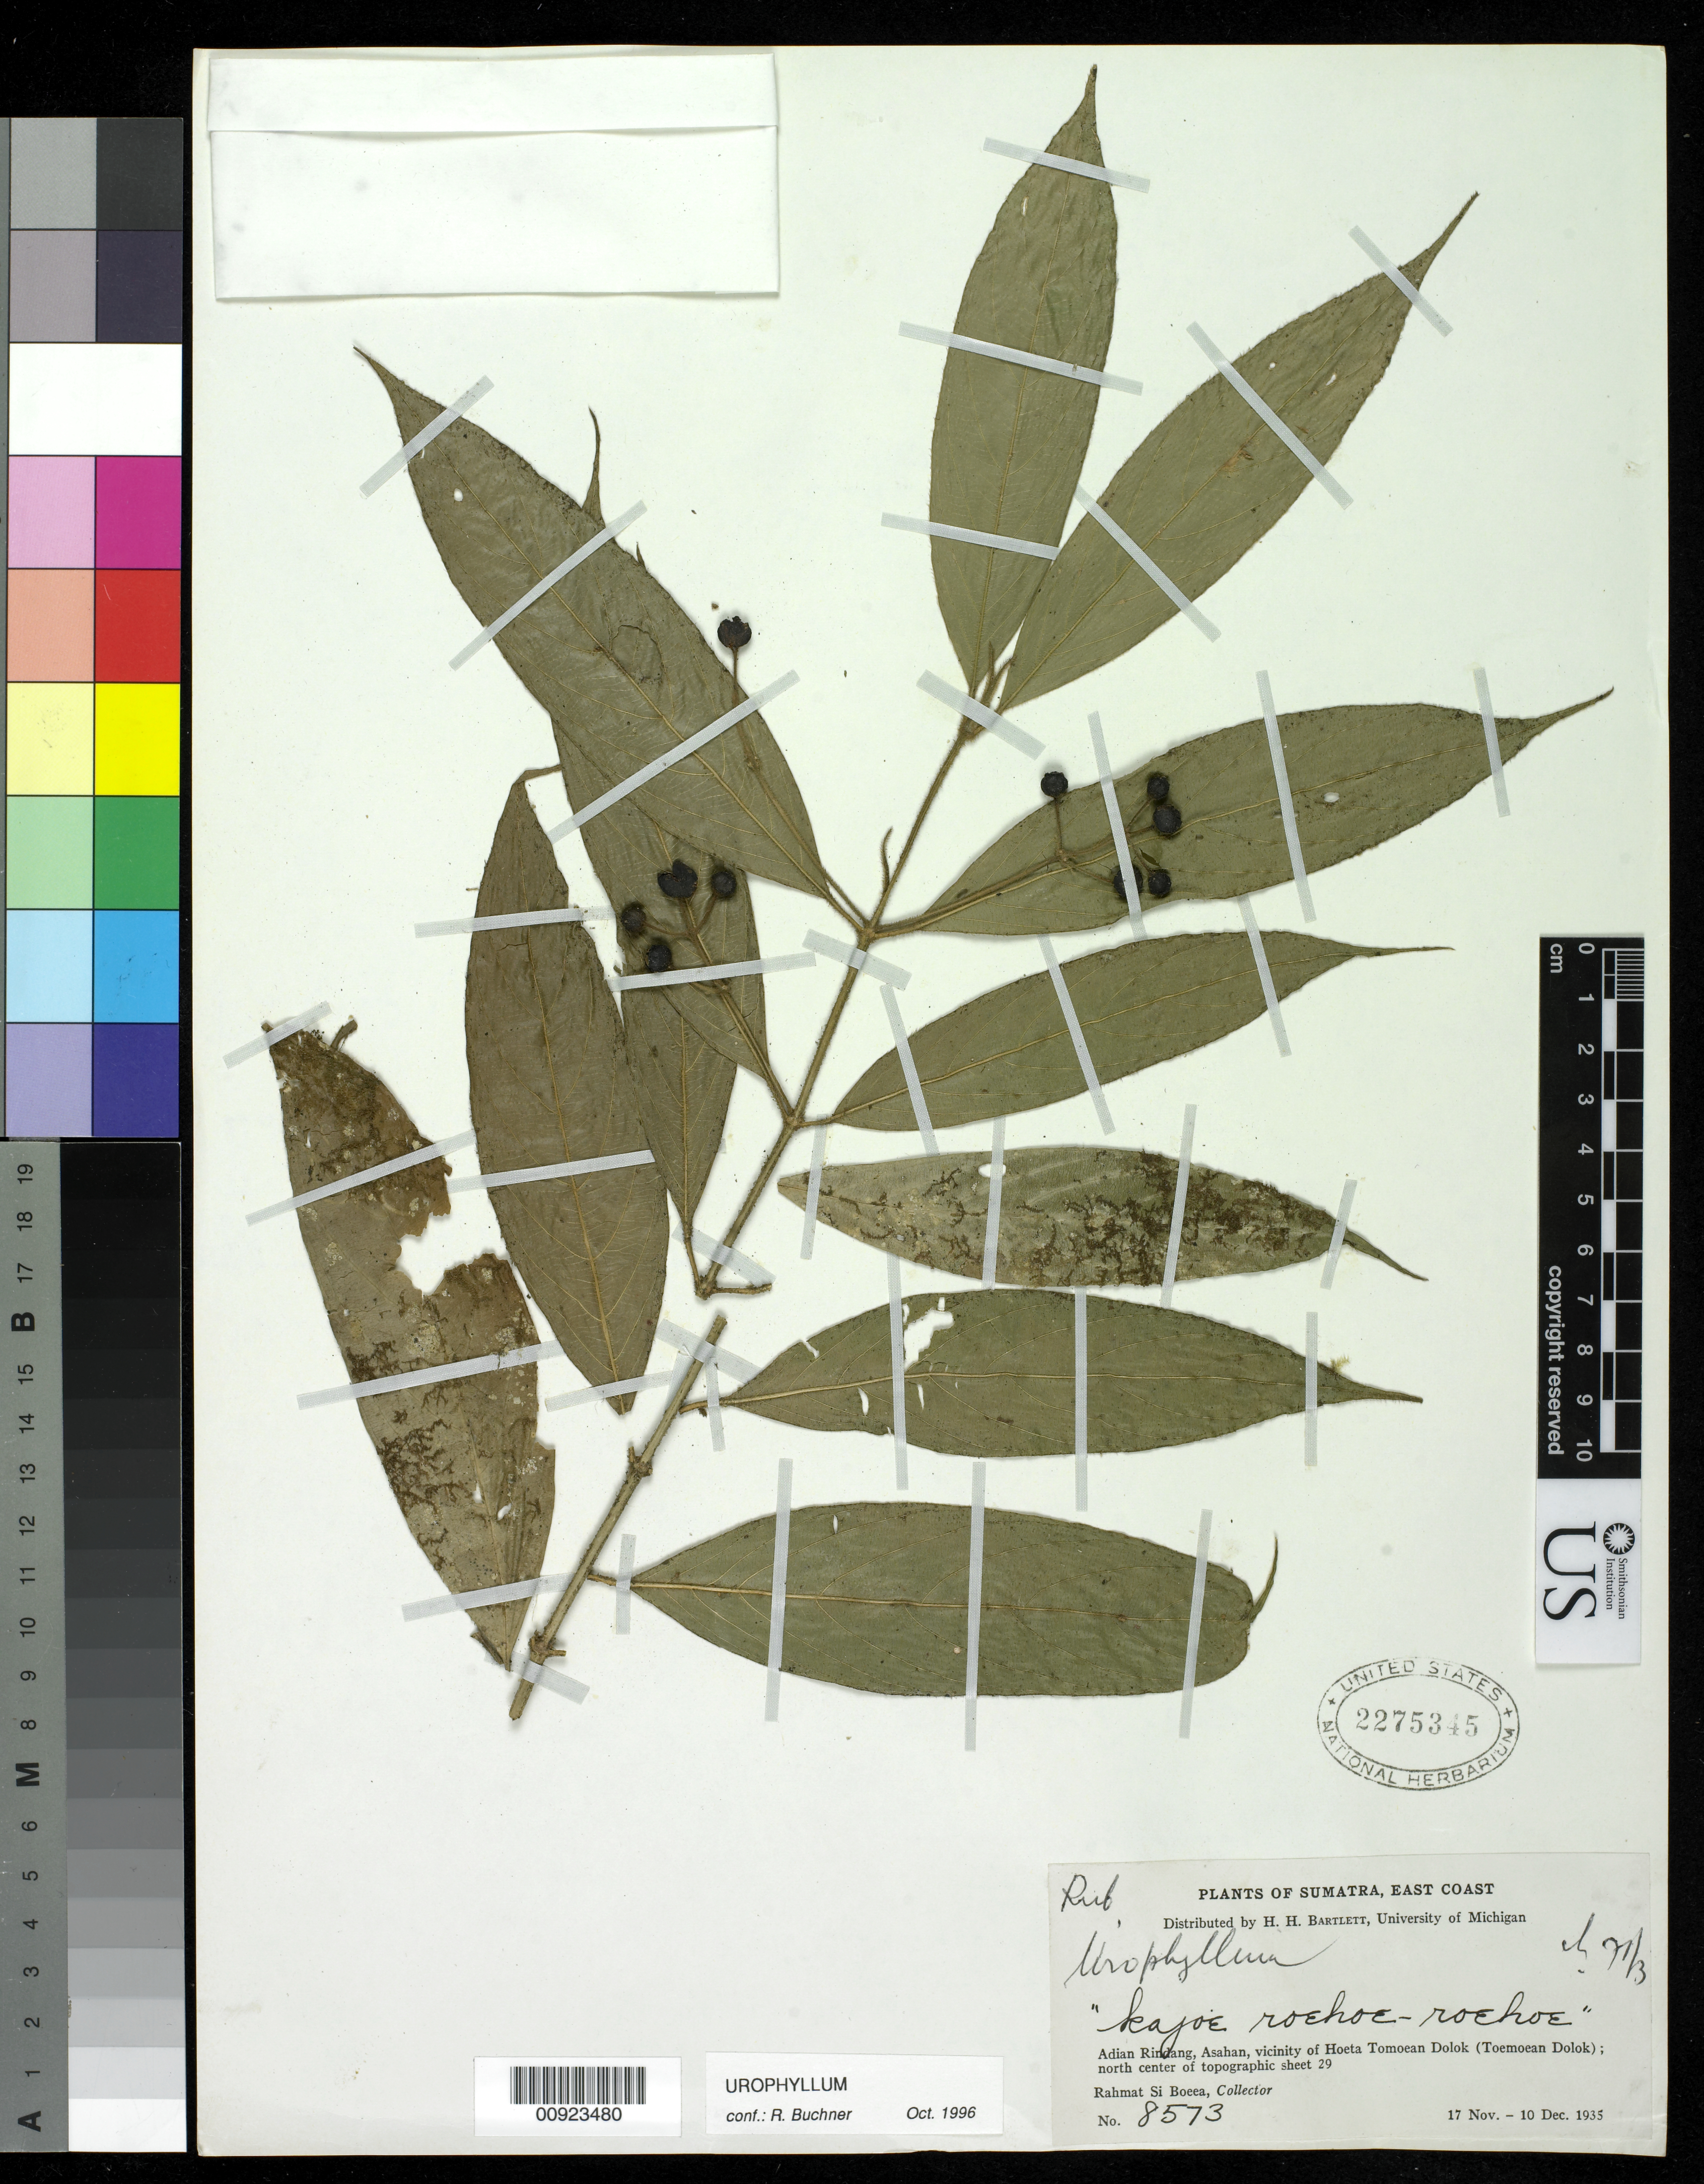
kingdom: Plantae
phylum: Tracheophyta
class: Magnoliopsida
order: Gentianales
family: Rubiaceae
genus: Urophyllum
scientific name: Urophyllum sp.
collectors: Rahmat Si Boeea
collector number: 8573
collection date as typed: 17 Nov 1935 to 10 Dec 1935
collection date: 1935-11-17/1935-12-10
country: Indonesia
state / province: Sumatra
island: Sumatra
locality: Asian RIndang, Asahan, vicinity of Hoeta Tomoean Dolok (Toemoean Dolok)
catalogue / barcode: US 2275345